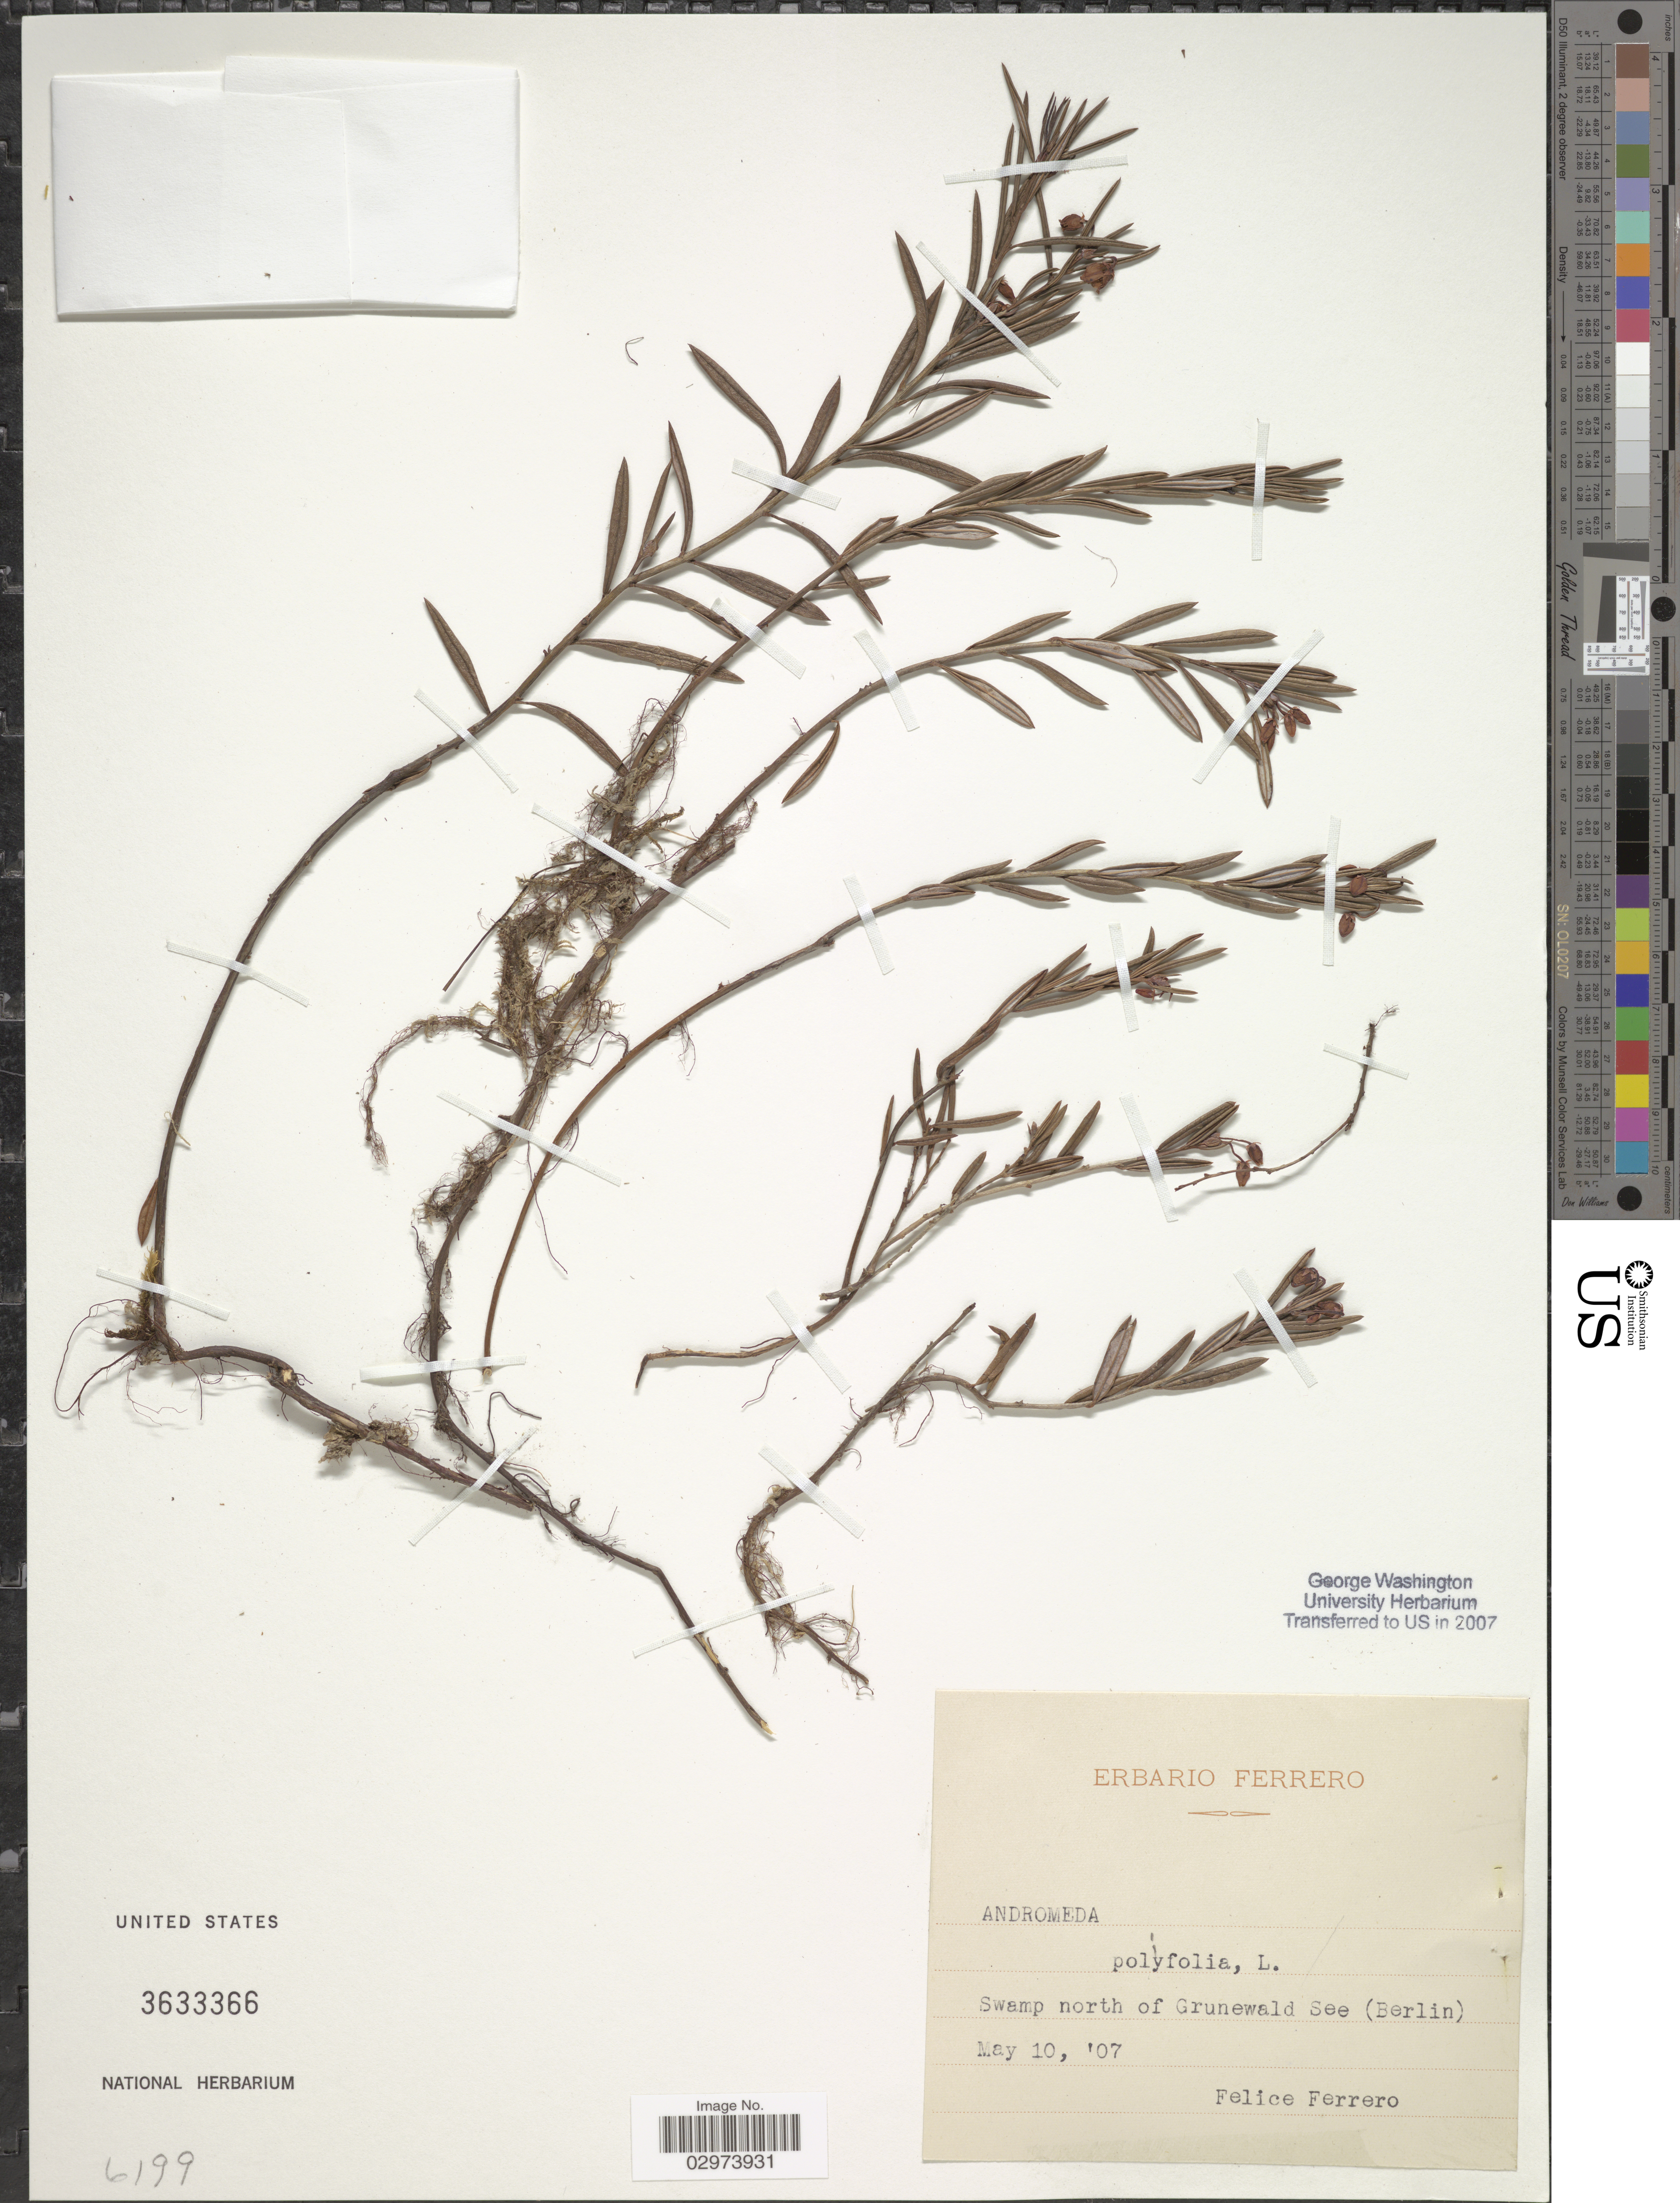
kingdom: Plantae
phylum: Tracheophyta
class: Magnoliopsida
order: Ericales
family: Ericaceae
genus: Andromeda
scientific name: Andromeda polifolia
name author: L.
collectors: F. Ferrero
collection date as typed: Transcribed d/m/y: 10/5/7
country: Germany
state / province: Berlin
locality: Swamp north of Grunewald See (Berlin).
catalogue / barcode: US 3633366